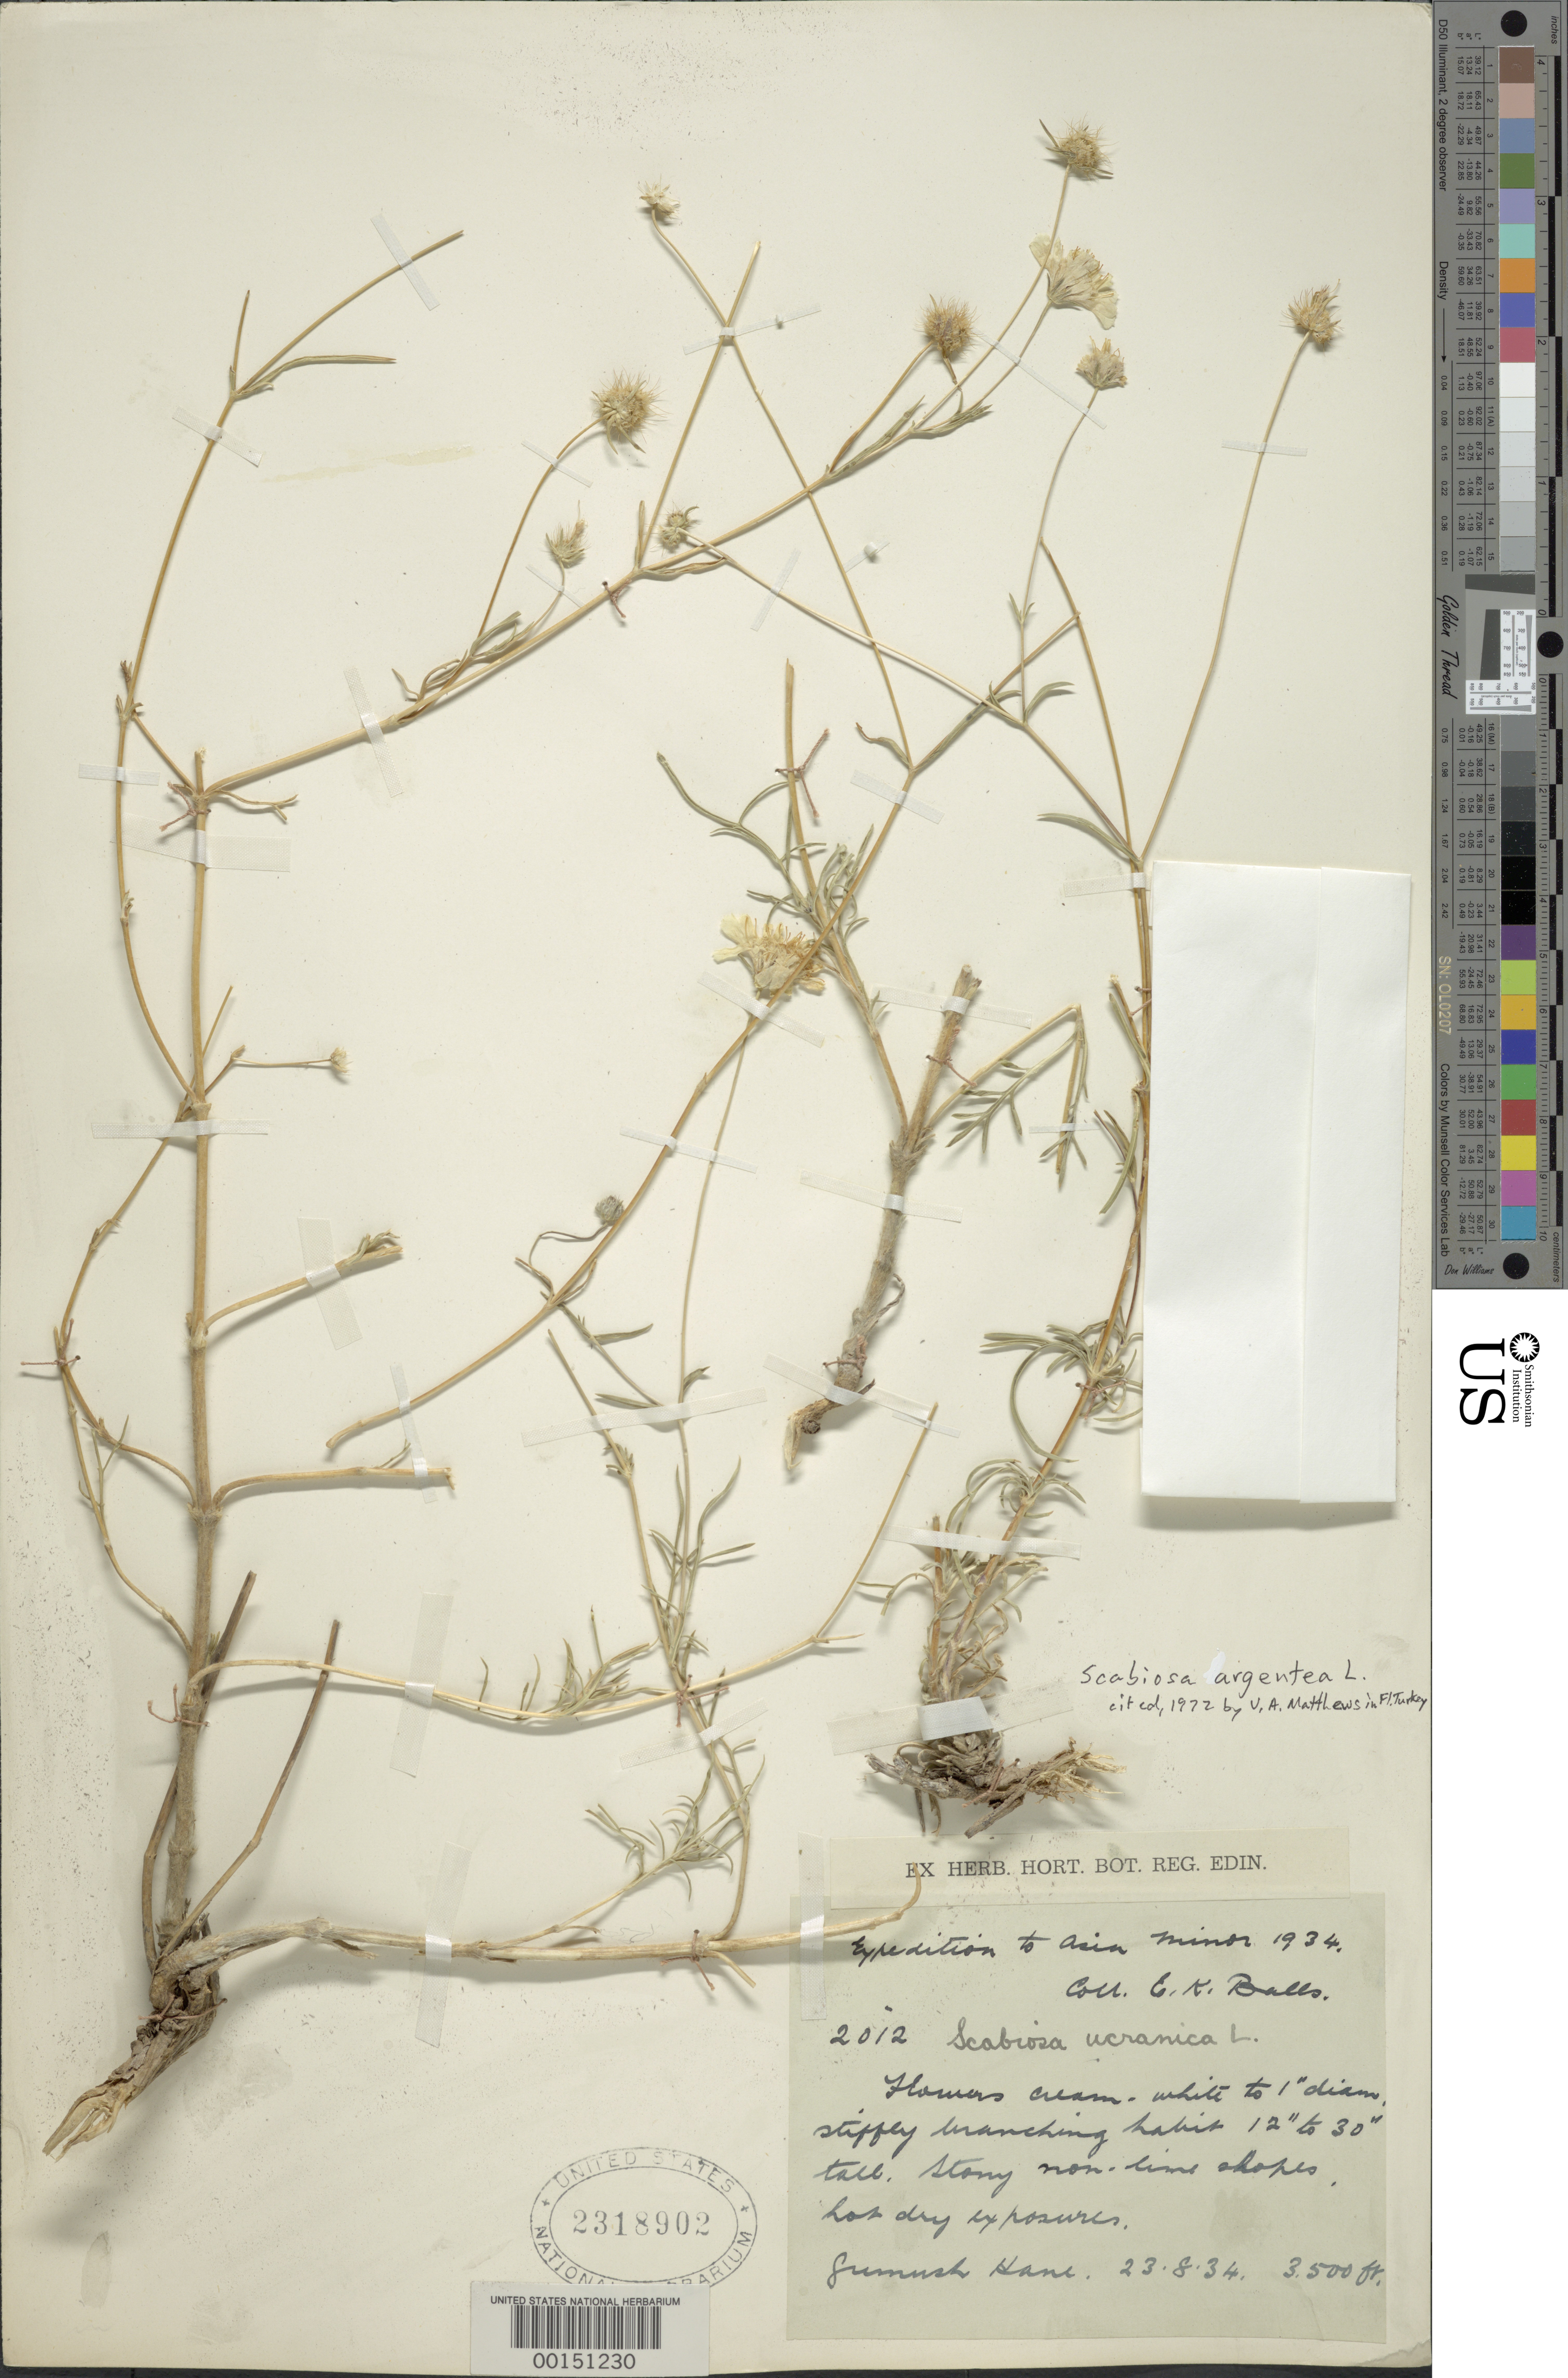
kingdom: Plantae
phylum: Tracheophyta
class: Magnoliopsida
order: Dipsacales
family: Caprifoliaceae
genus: Scabiosa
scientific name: Scabiosa argentea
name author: L.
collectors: E. K. Balls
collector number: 2012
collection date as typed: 23 Aug 1934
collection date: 1934-08-23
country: Turkey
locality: Asia Minor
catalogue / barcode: US 2318902